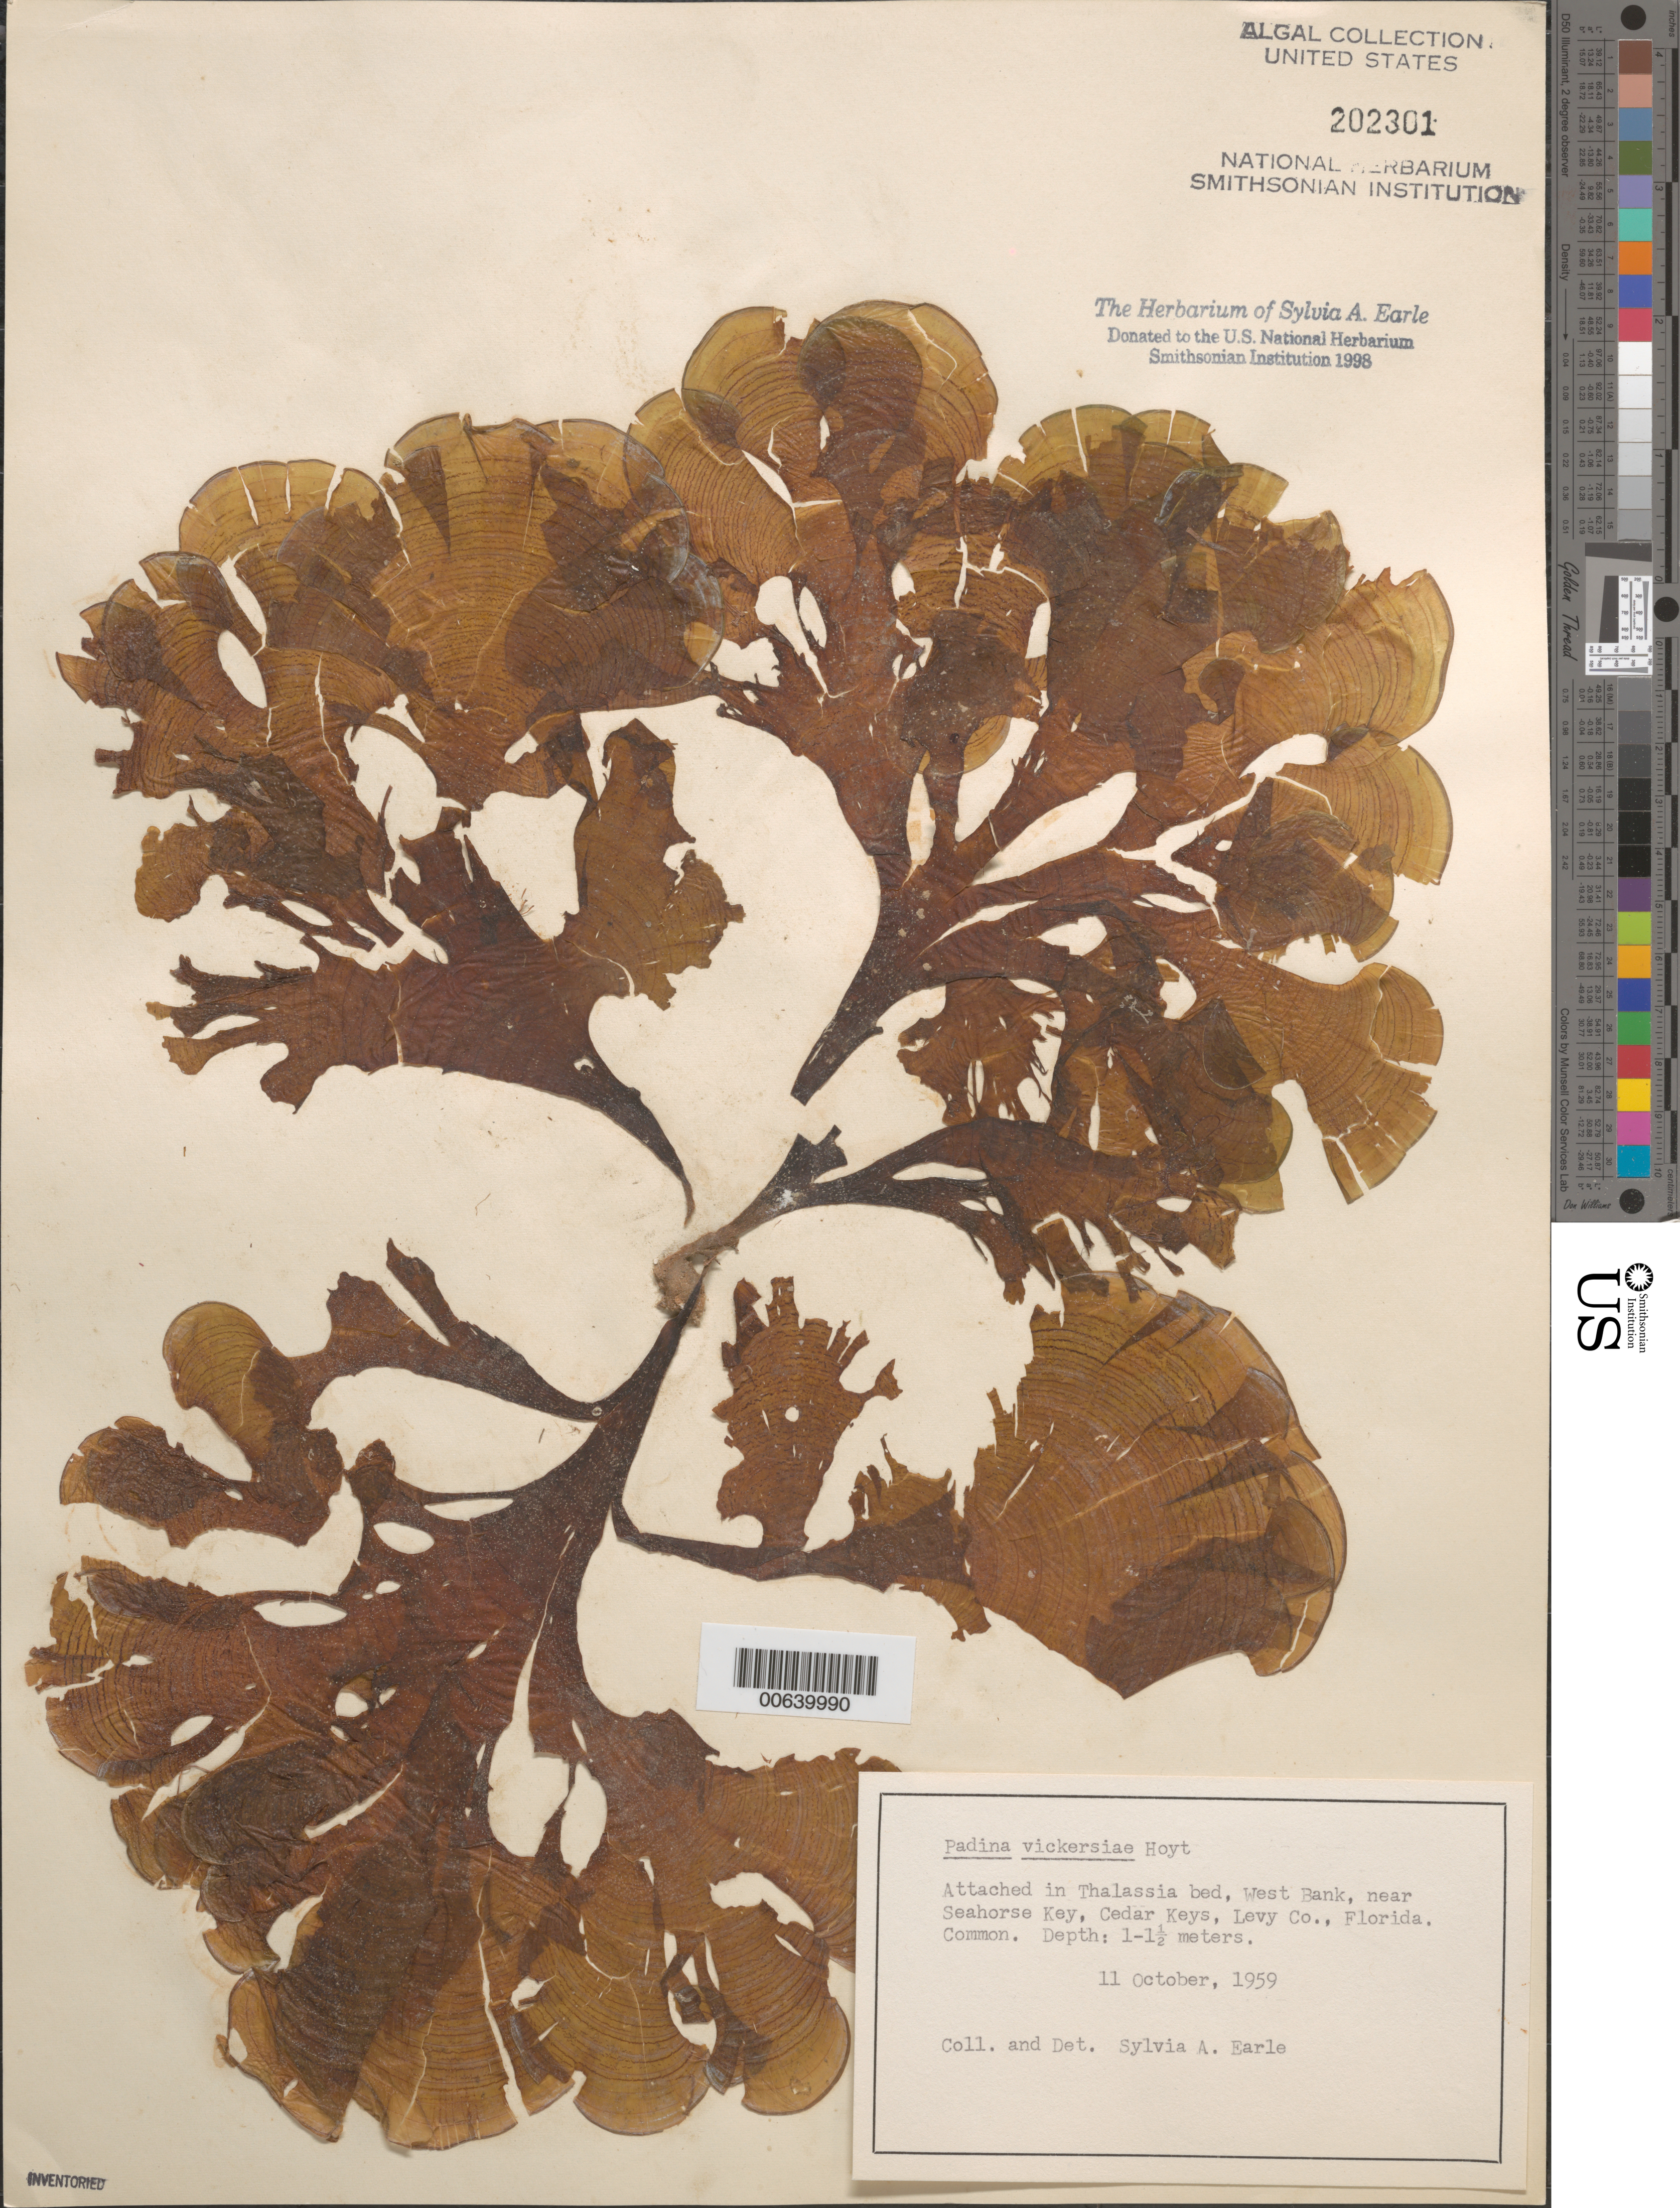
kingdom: Chromista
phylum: Ochrophyta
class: Phaeophyceae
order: Dictyotales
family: Dictyotaceae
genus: Padina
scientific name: Padina gymnospora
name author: (Kütz.) O.G. Sond.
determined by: Algae name updating Project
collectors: S. A. Earle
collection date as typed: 11 Oct 1959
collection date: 1959-10-11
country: United States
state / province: Florida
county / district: Sarasota County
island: Seahorse Key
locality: West Bank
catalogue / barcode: US 202301